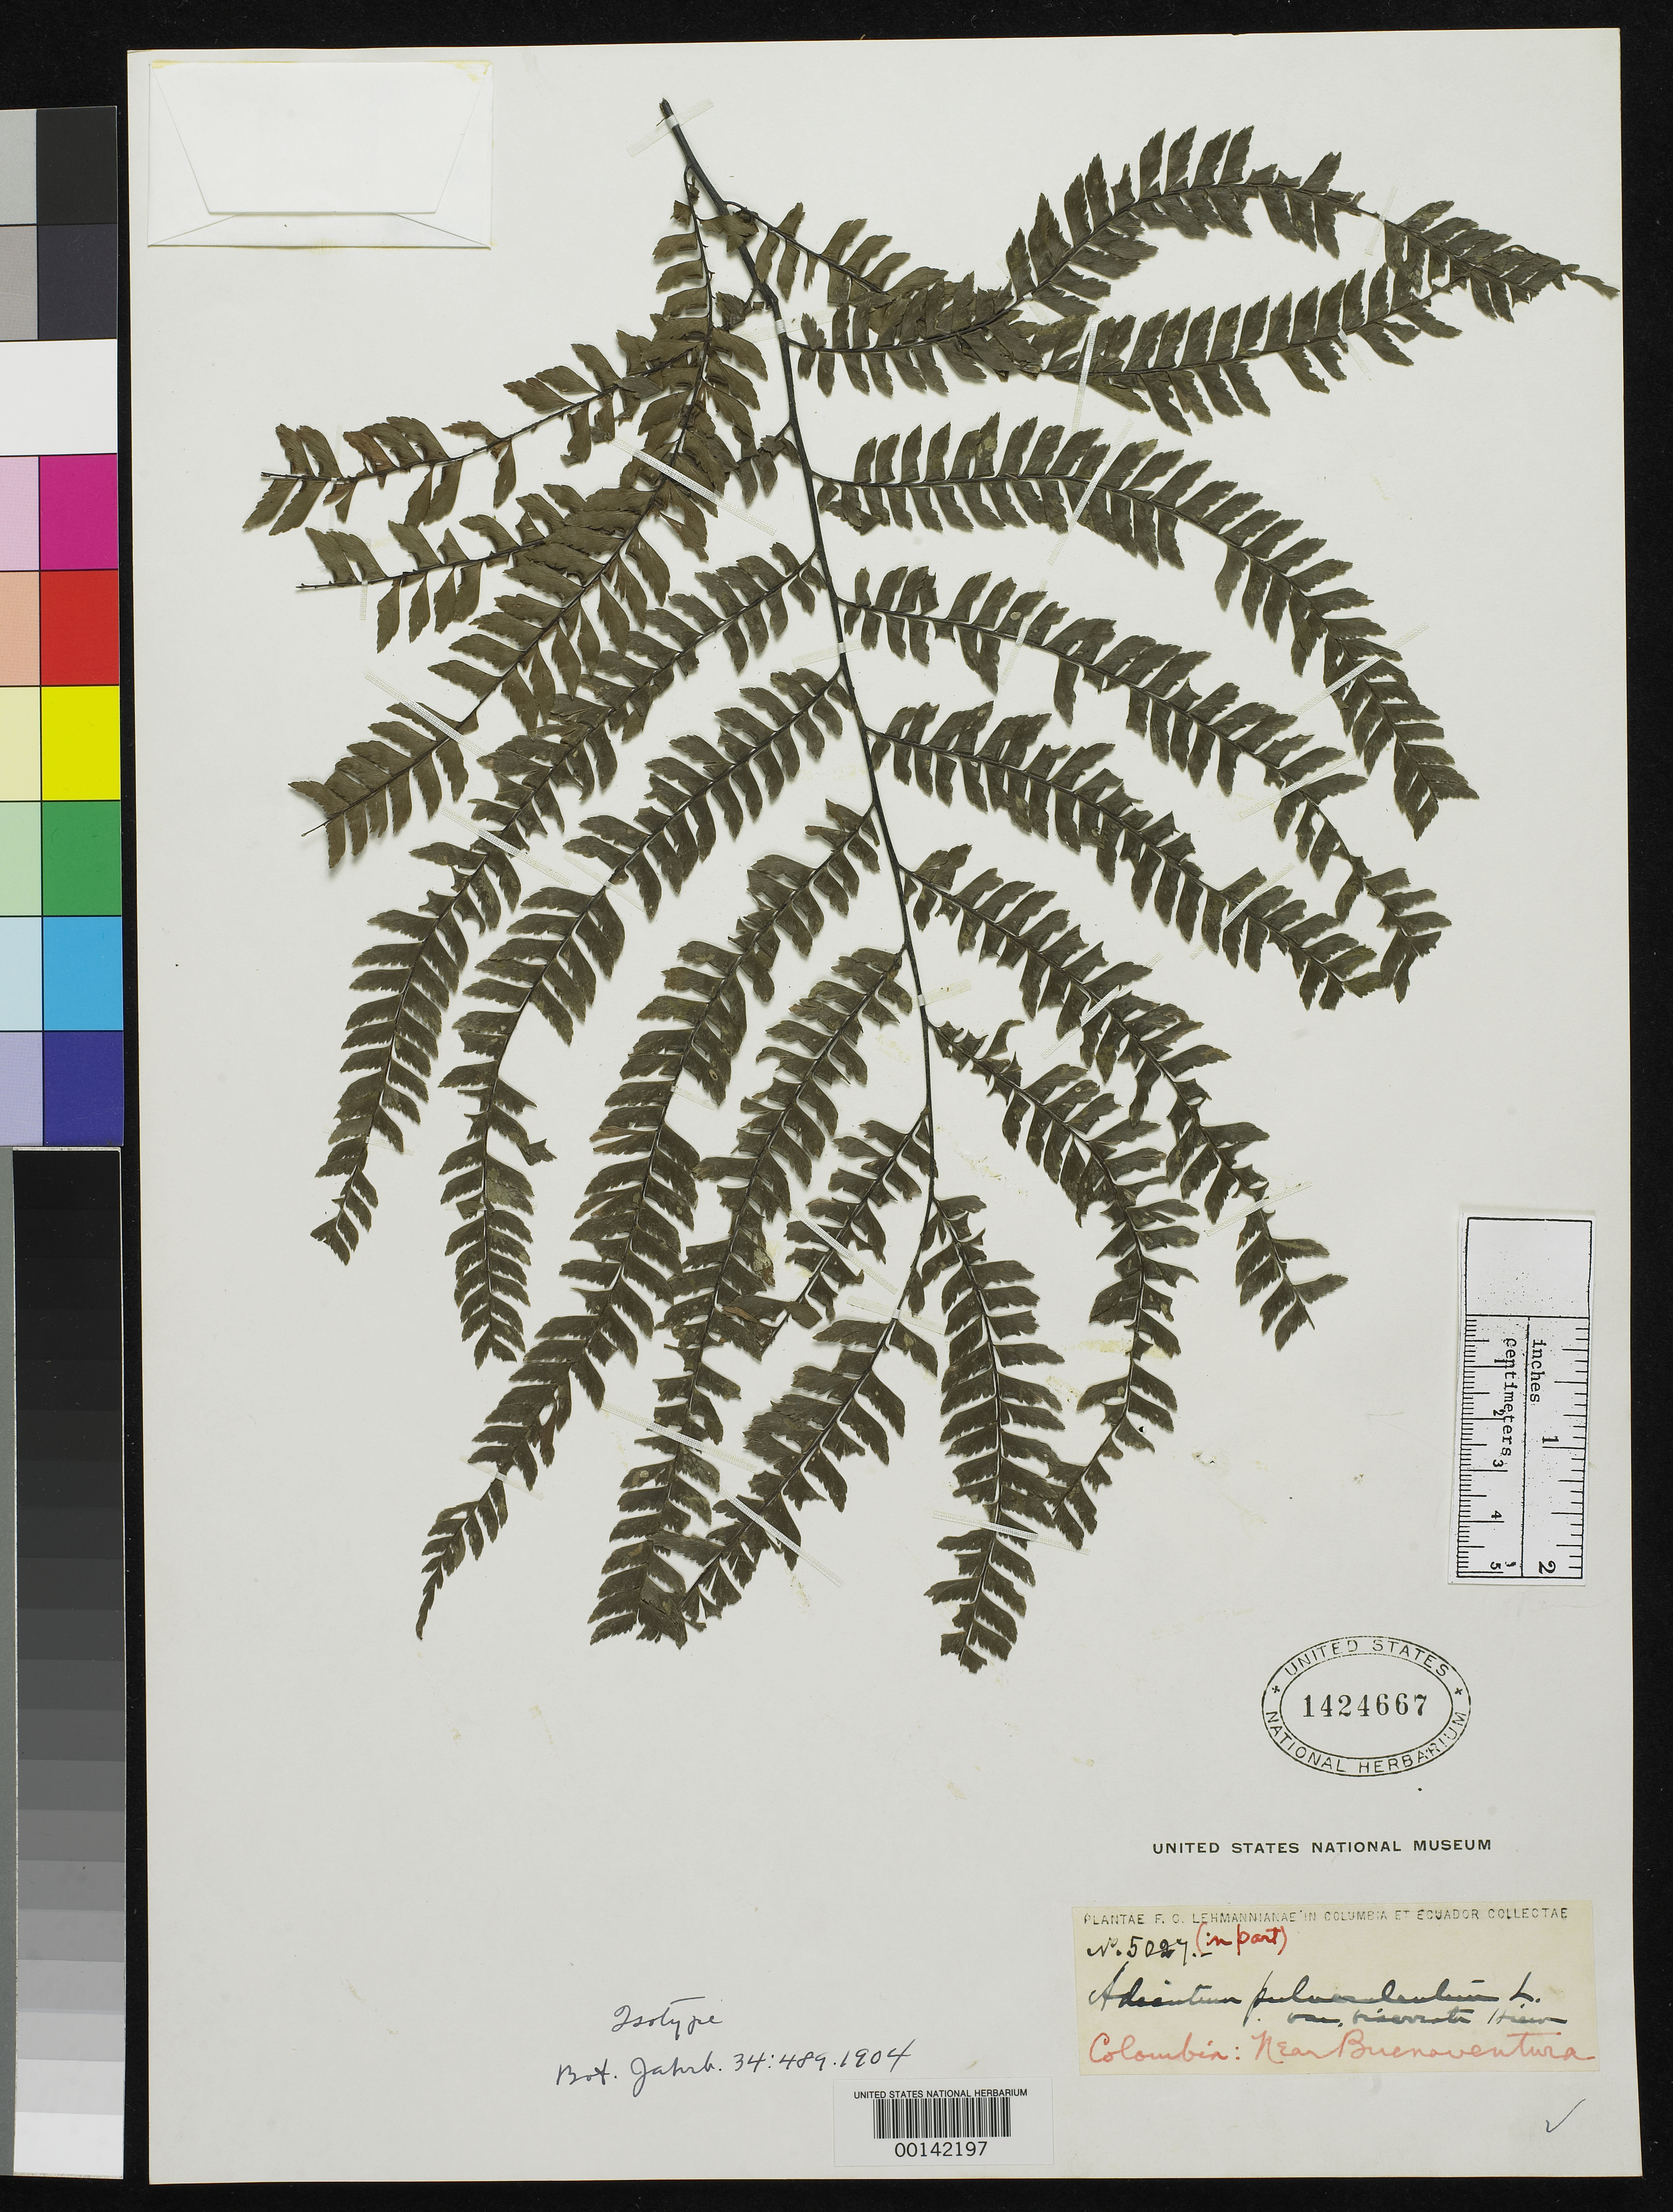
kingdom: Plantae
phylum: Tracheophyta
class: Polypodiopsida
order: Polypodiales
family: Pteridaceae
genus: Adiantum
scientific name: Adiantum pulverulentum var. biserratum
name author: Hieron.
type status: Type Collection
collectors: F. C. Lehmann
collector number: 5027 P.p.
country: Colombia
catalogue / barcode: US 1424667